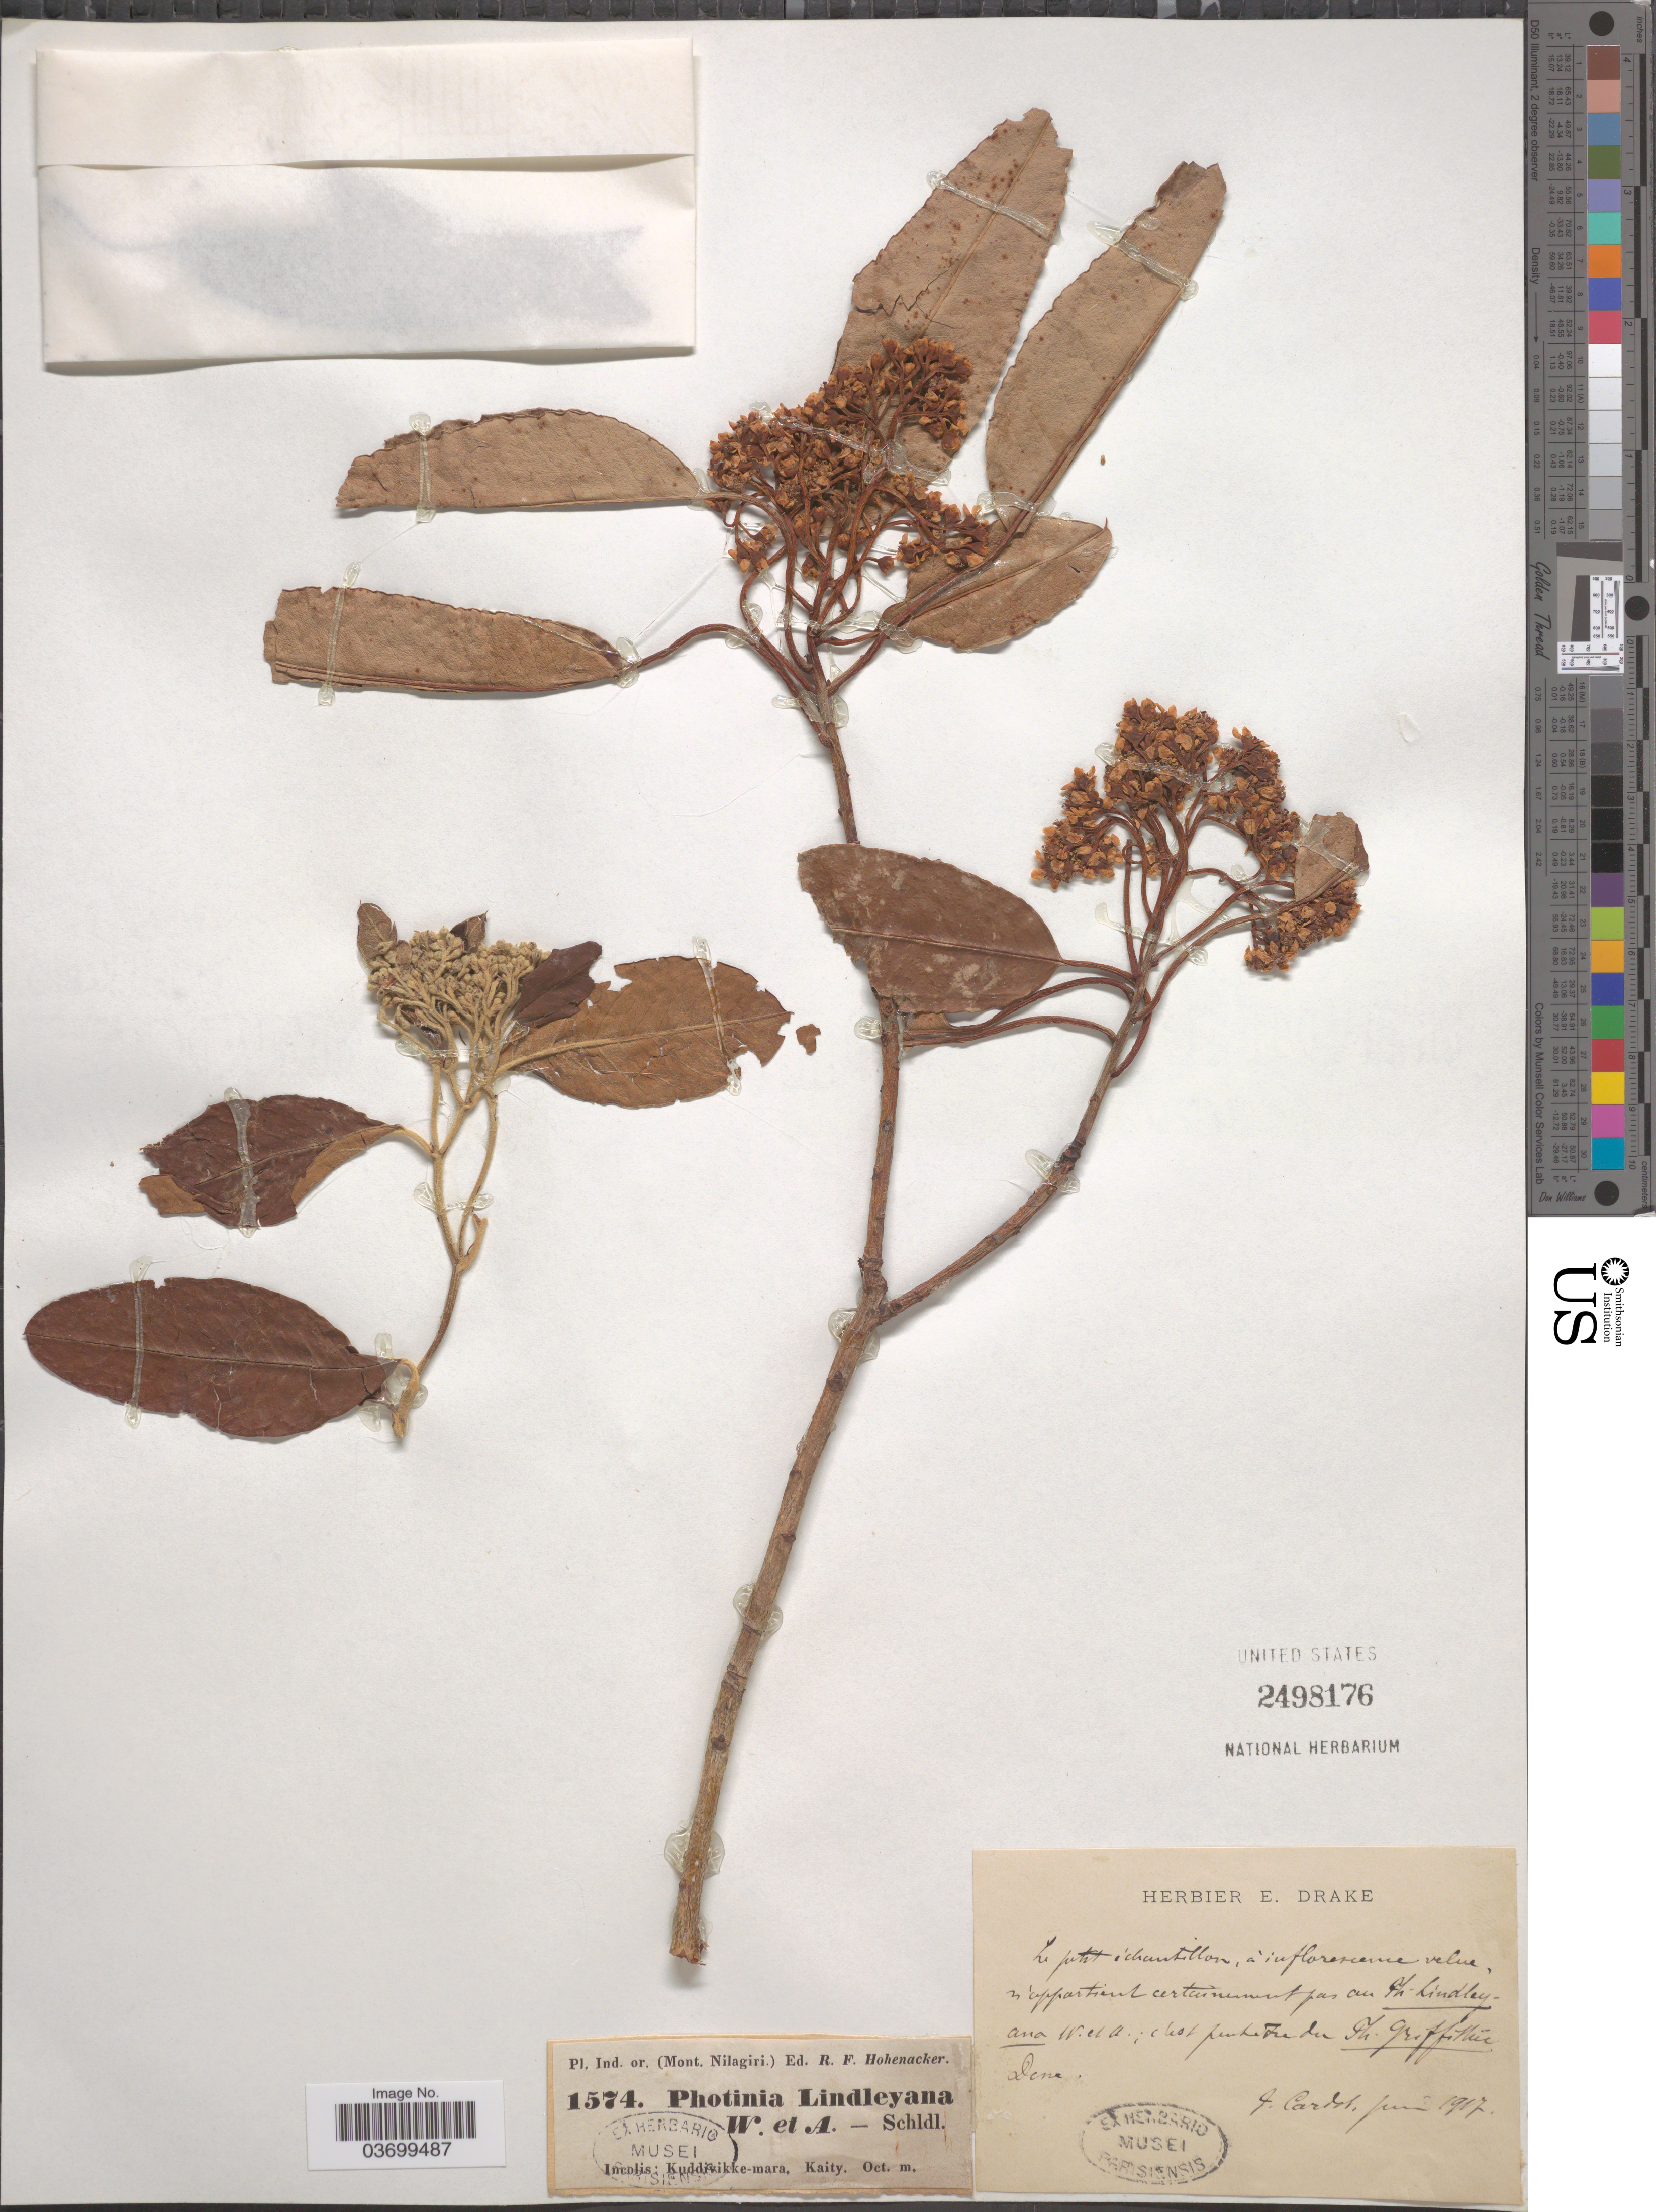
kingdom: Plantae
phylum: Tracheophyta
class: Magnoliopsida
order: Rosales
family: Rosaceae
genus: Photinia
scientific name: Photinia lindleyana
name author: Wight & Arn.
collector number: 1574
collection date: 1917-06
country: India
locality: Ind. or (Mont. Nilagiri.). Incolis: Kuddivikke-mara, Kaity.[unsure placement] [illegible text].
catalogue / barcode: US 2498176